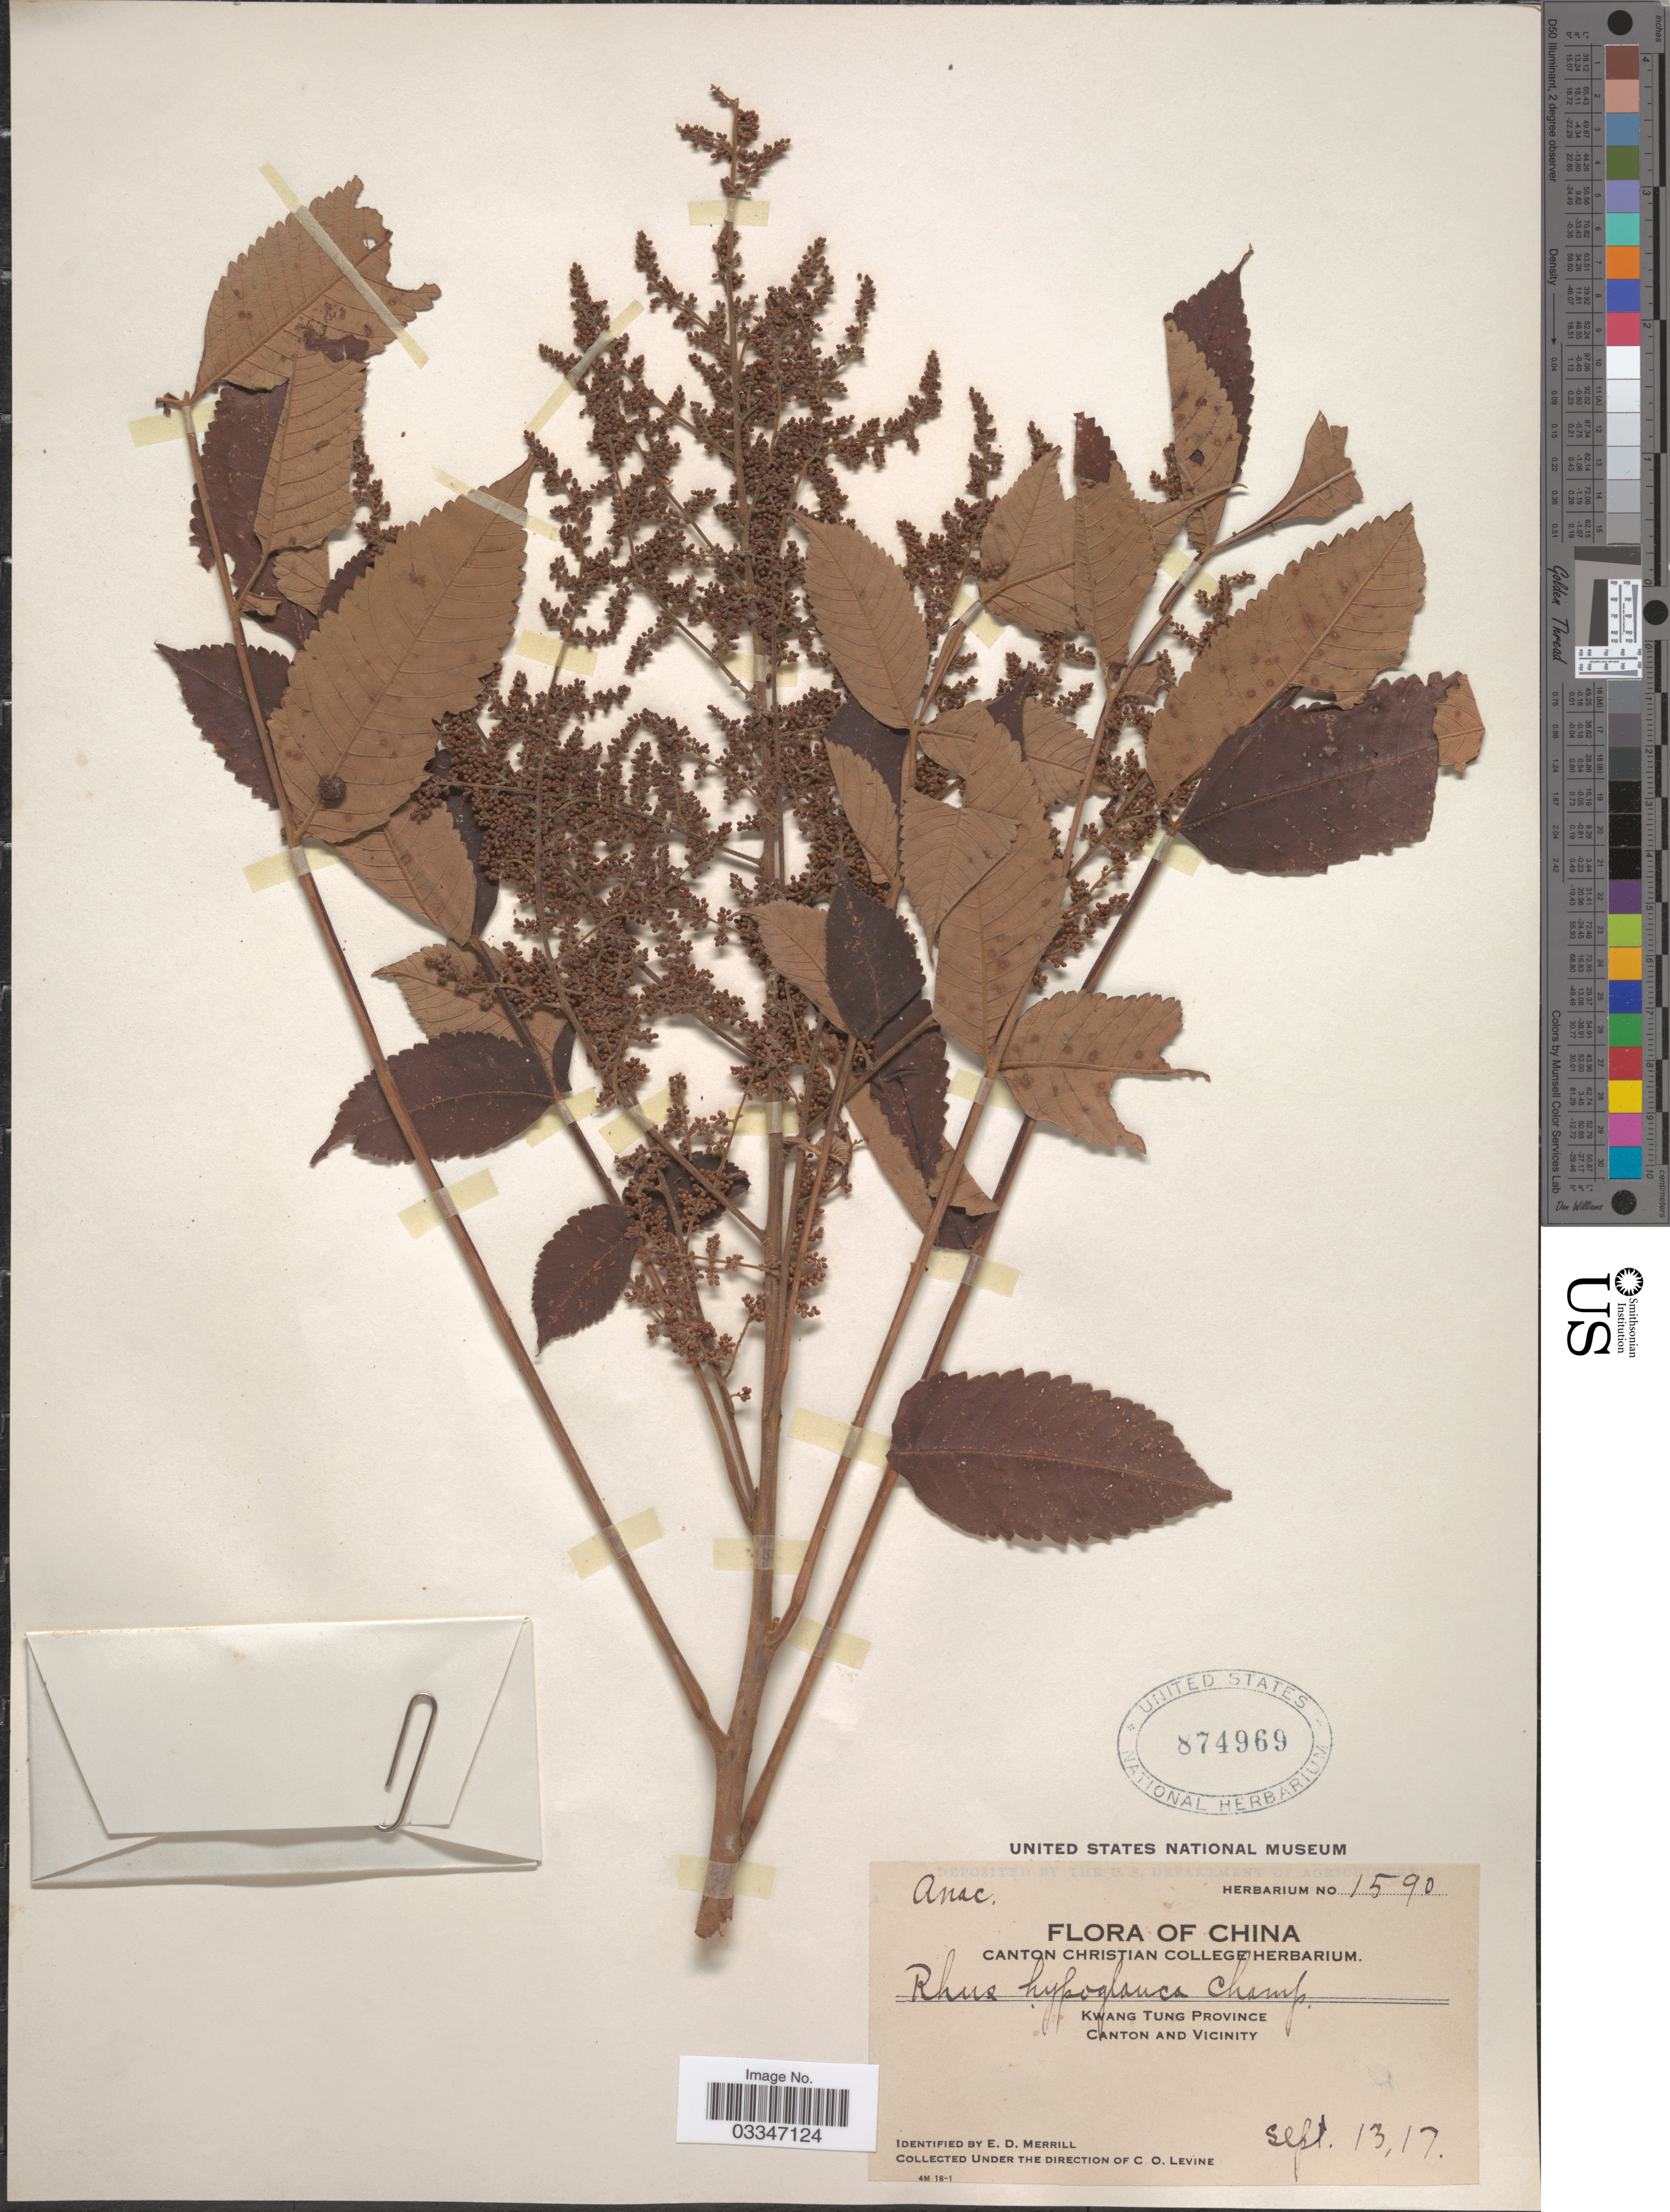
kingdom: Plantae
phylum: Tracheophyta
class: Magnoliopsida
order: Sapindales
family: Anacardiaceae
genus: Rhus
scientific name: Rhus hypoleuca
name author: Champ. ex Benth.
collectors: C. O. Levine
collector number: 1590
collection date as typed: Transcribed d/m/y: 13/9/17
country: China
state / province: Guangdong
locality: Kwang Tung Province. Canton and Vicinity.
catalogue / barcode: US 874969